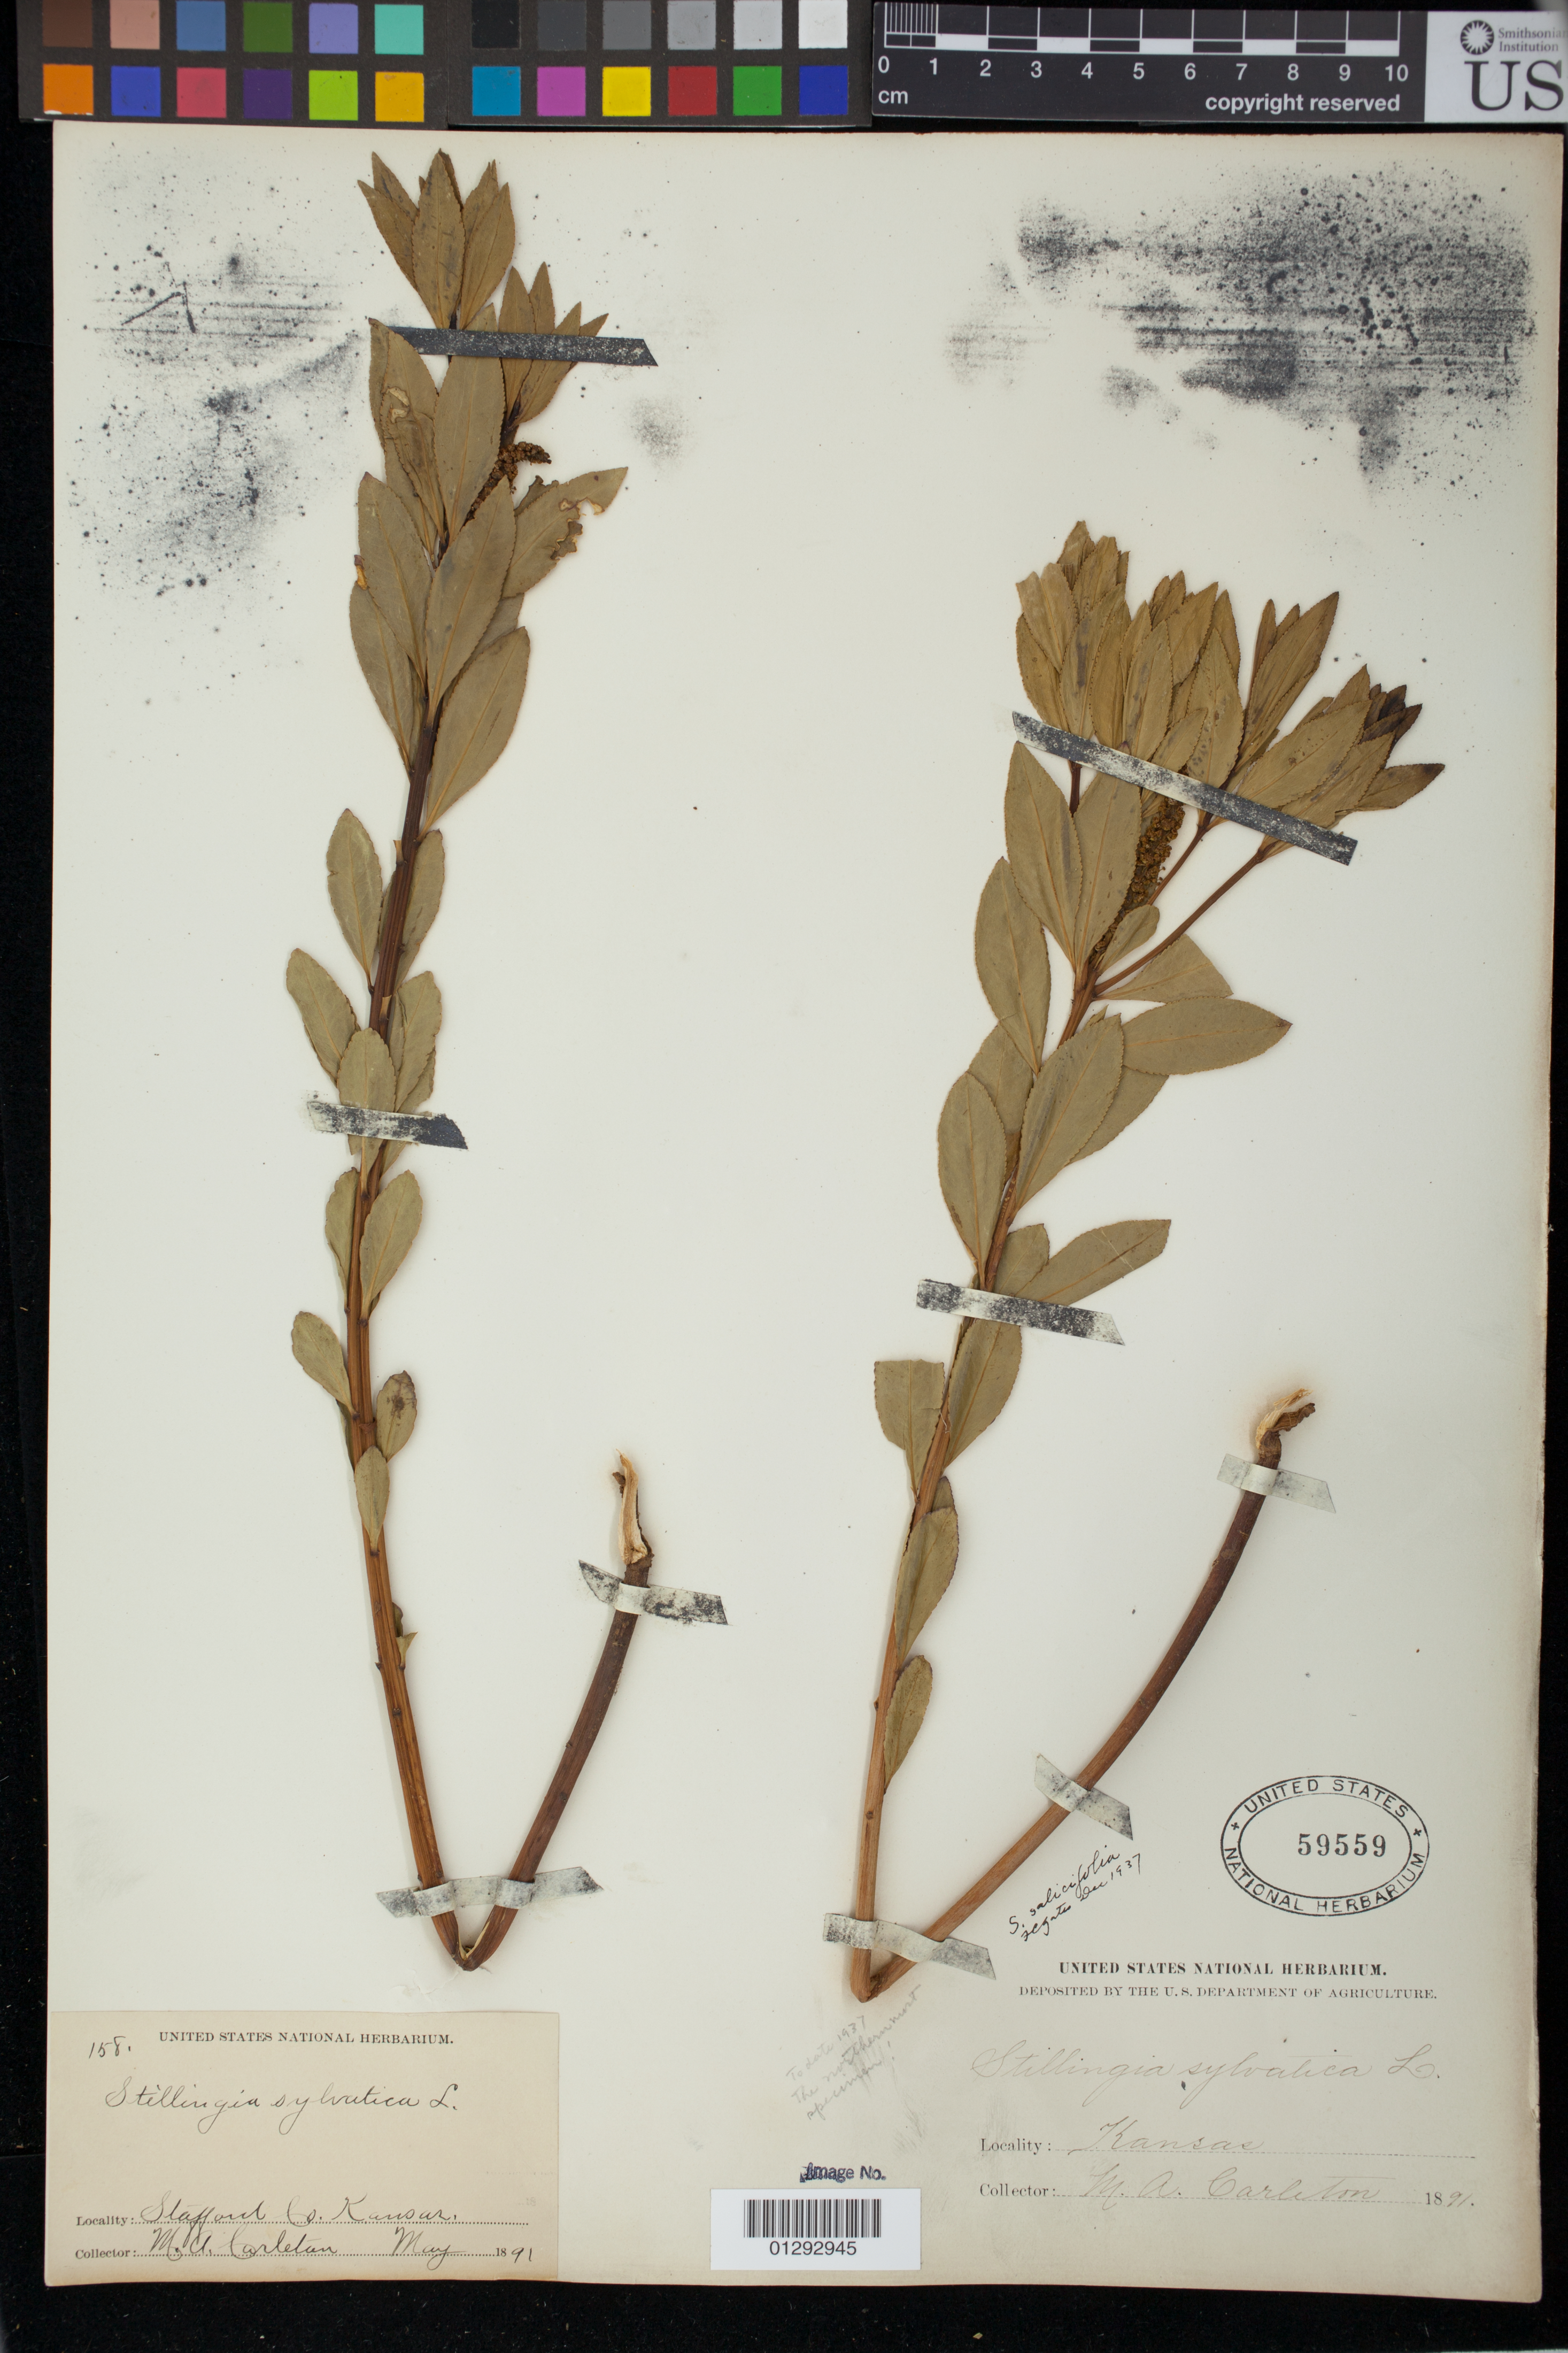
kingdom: Plantae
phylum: Tracheophyta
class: Magnoliopsida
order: Malpighiales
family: Euphorbiaceae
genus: Stillingia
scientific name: Stillingia sylvatica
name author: L.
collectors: M. A. Carleton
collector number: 158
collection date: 1891-05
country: United States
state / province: Kansas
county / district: Stafford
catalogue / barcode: US 59559